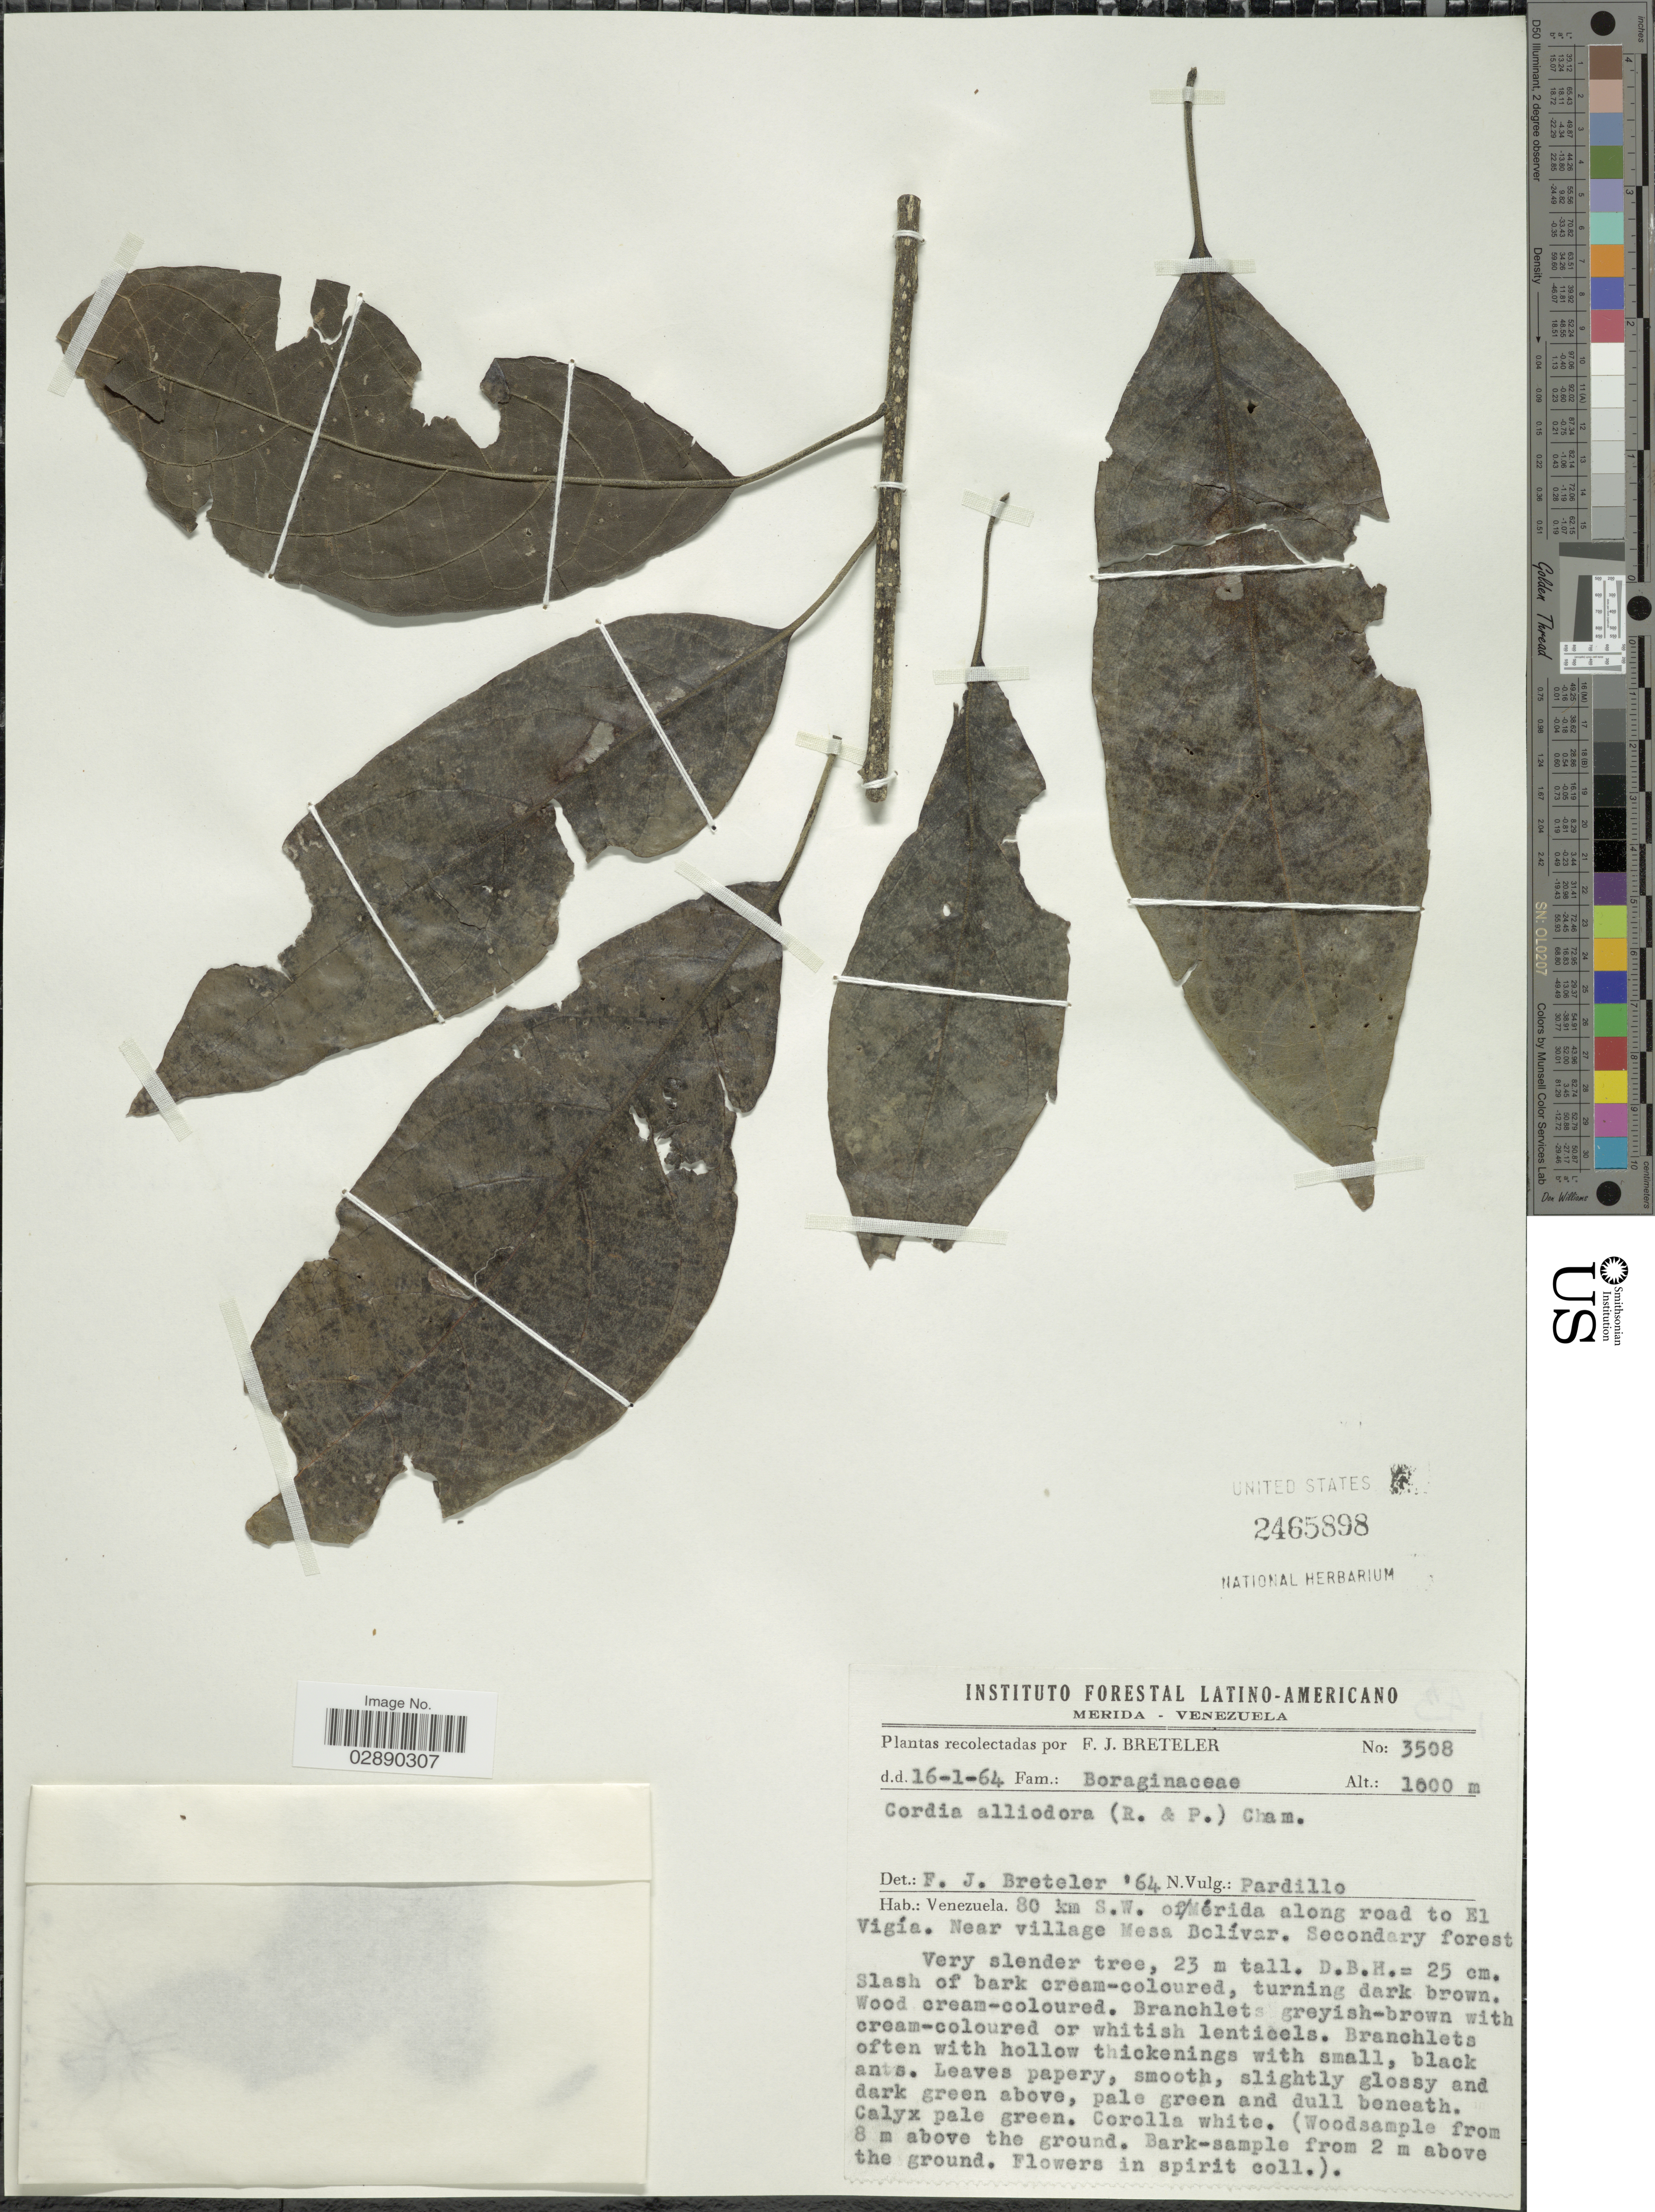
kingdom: Plantae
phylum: Tracheophyta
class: Magnoliopsida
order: Boraginales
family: Cordiaceae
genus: Cordia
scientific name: Cordia alliodora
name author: (Ruiz & Pav.) Oken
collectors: F. J. Breteler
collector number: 3508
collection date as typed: Transcribed d/m/y: 16/1/64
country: Venezuela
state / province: Mérida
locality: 80 km S.W. of Mérida along road to El Vigía. Near village Mesa Bolívar.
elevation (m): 1000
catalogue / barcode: US 2465898